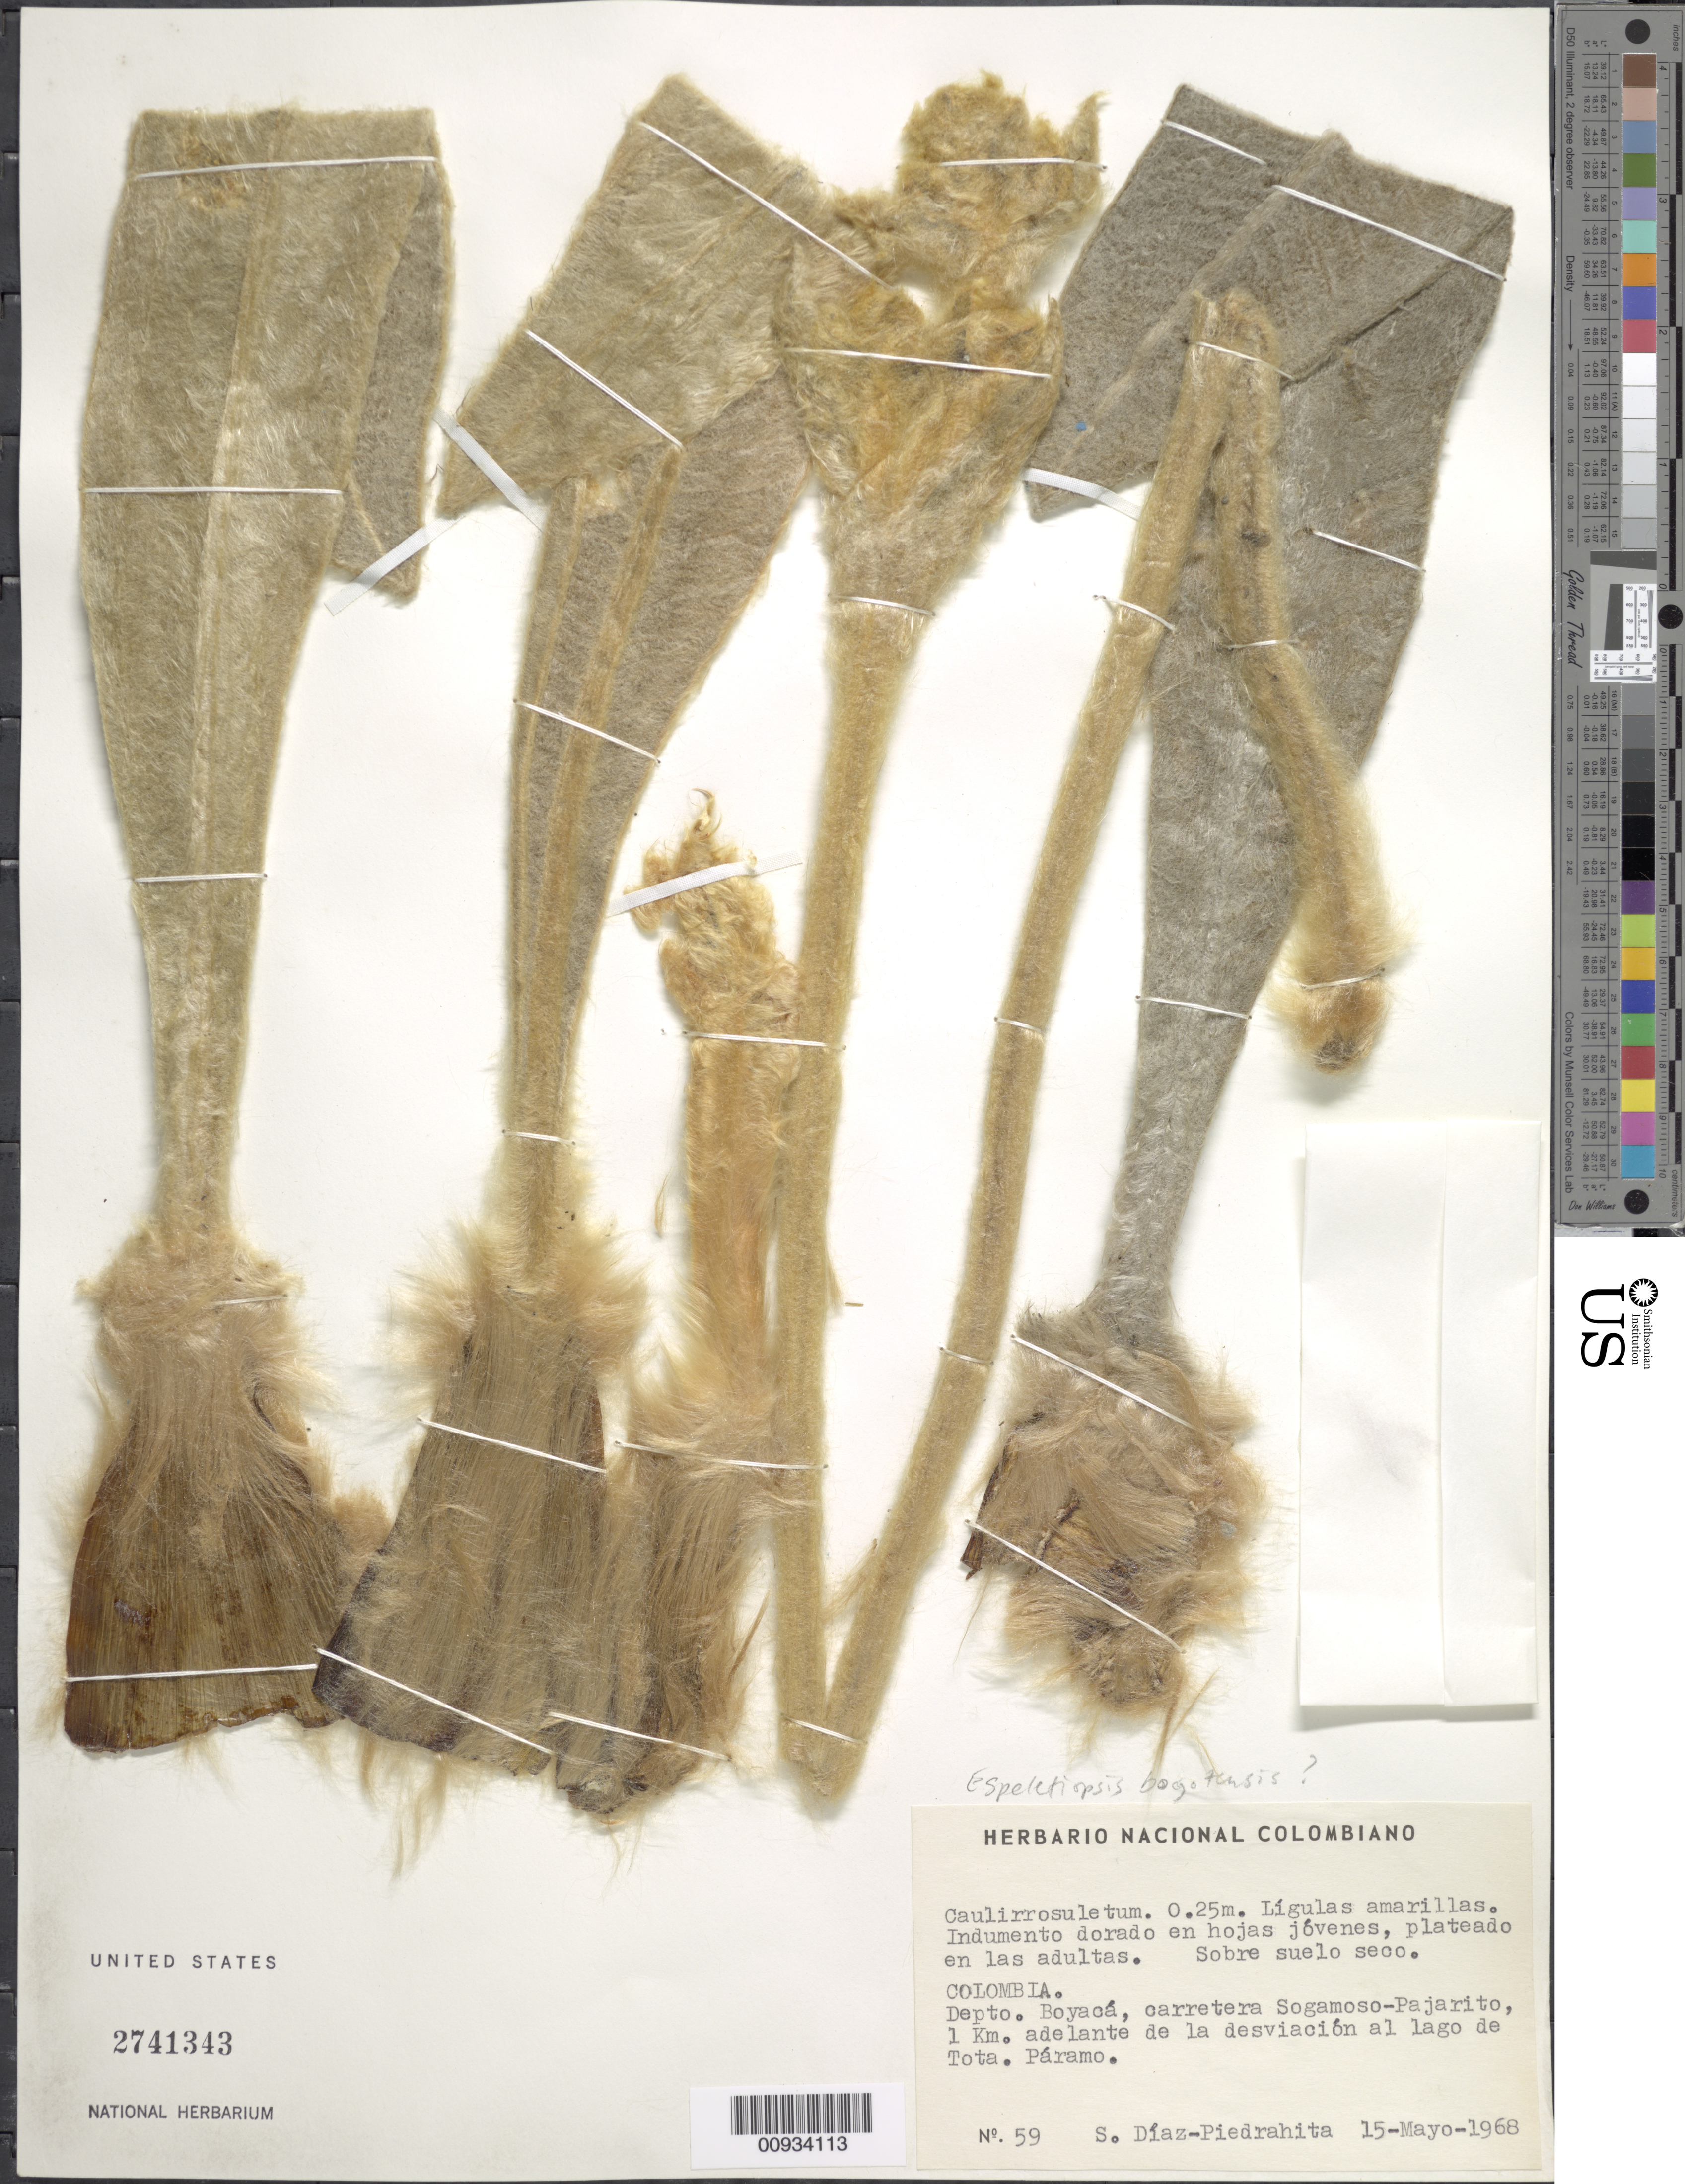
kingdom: Plantae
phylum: Tracheophyta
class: Magnoliopsida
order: Asterales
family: Asteraceae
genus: Espeletiopsis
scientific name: Espeletiopsis bogotensis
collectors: S. Díaz Píedrahíta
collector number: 59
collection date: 1968-05-15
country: Colombia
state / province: Boyacá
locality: Carretera Sogamoso-Pajarito, 1 km adelante de la desviacion al lago de Tota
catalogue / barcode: US 2741343